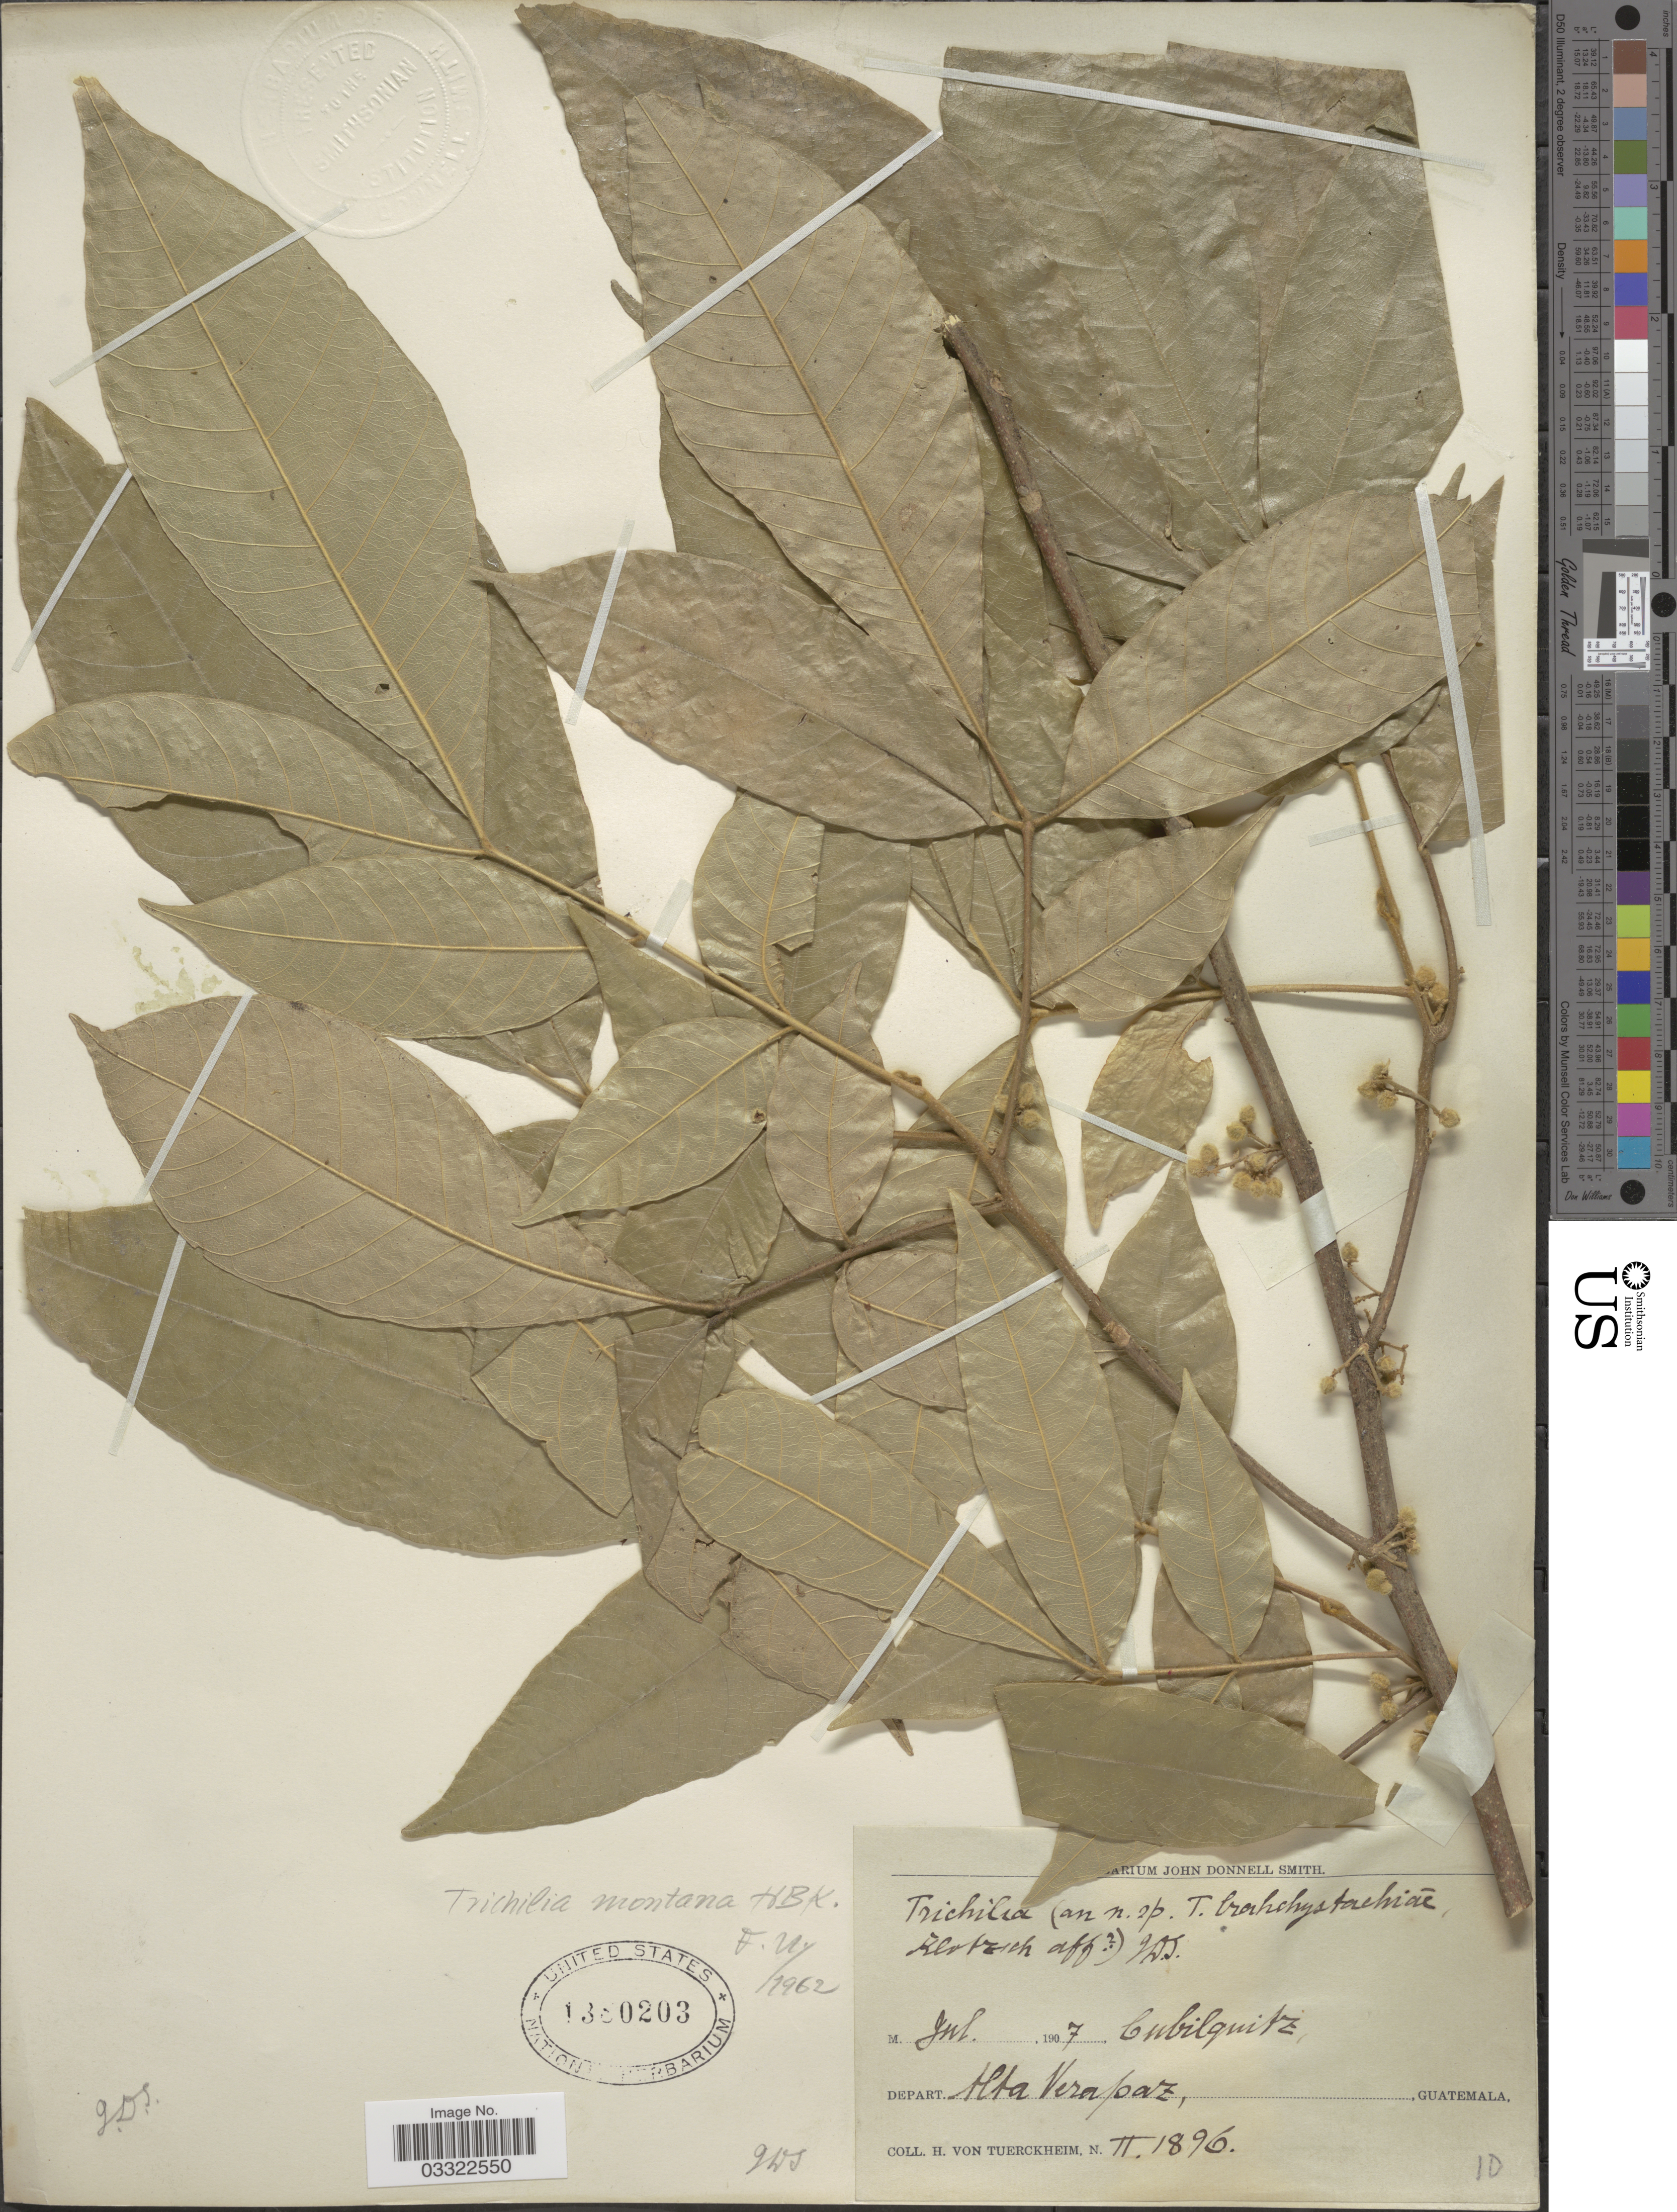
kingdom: Plantae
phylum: Tracheophyta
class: Magnoliopsida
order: Sapindales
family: Meliaceae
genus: Trichilia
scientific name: Trichilia montana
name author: Kunth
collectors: H. von Türckheim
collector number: II1896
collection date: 1907-07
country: Guatemala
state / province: Alta Verapaz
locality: Cubilquitz. Depart. Alta Verapaz.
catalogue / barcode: US 1380203